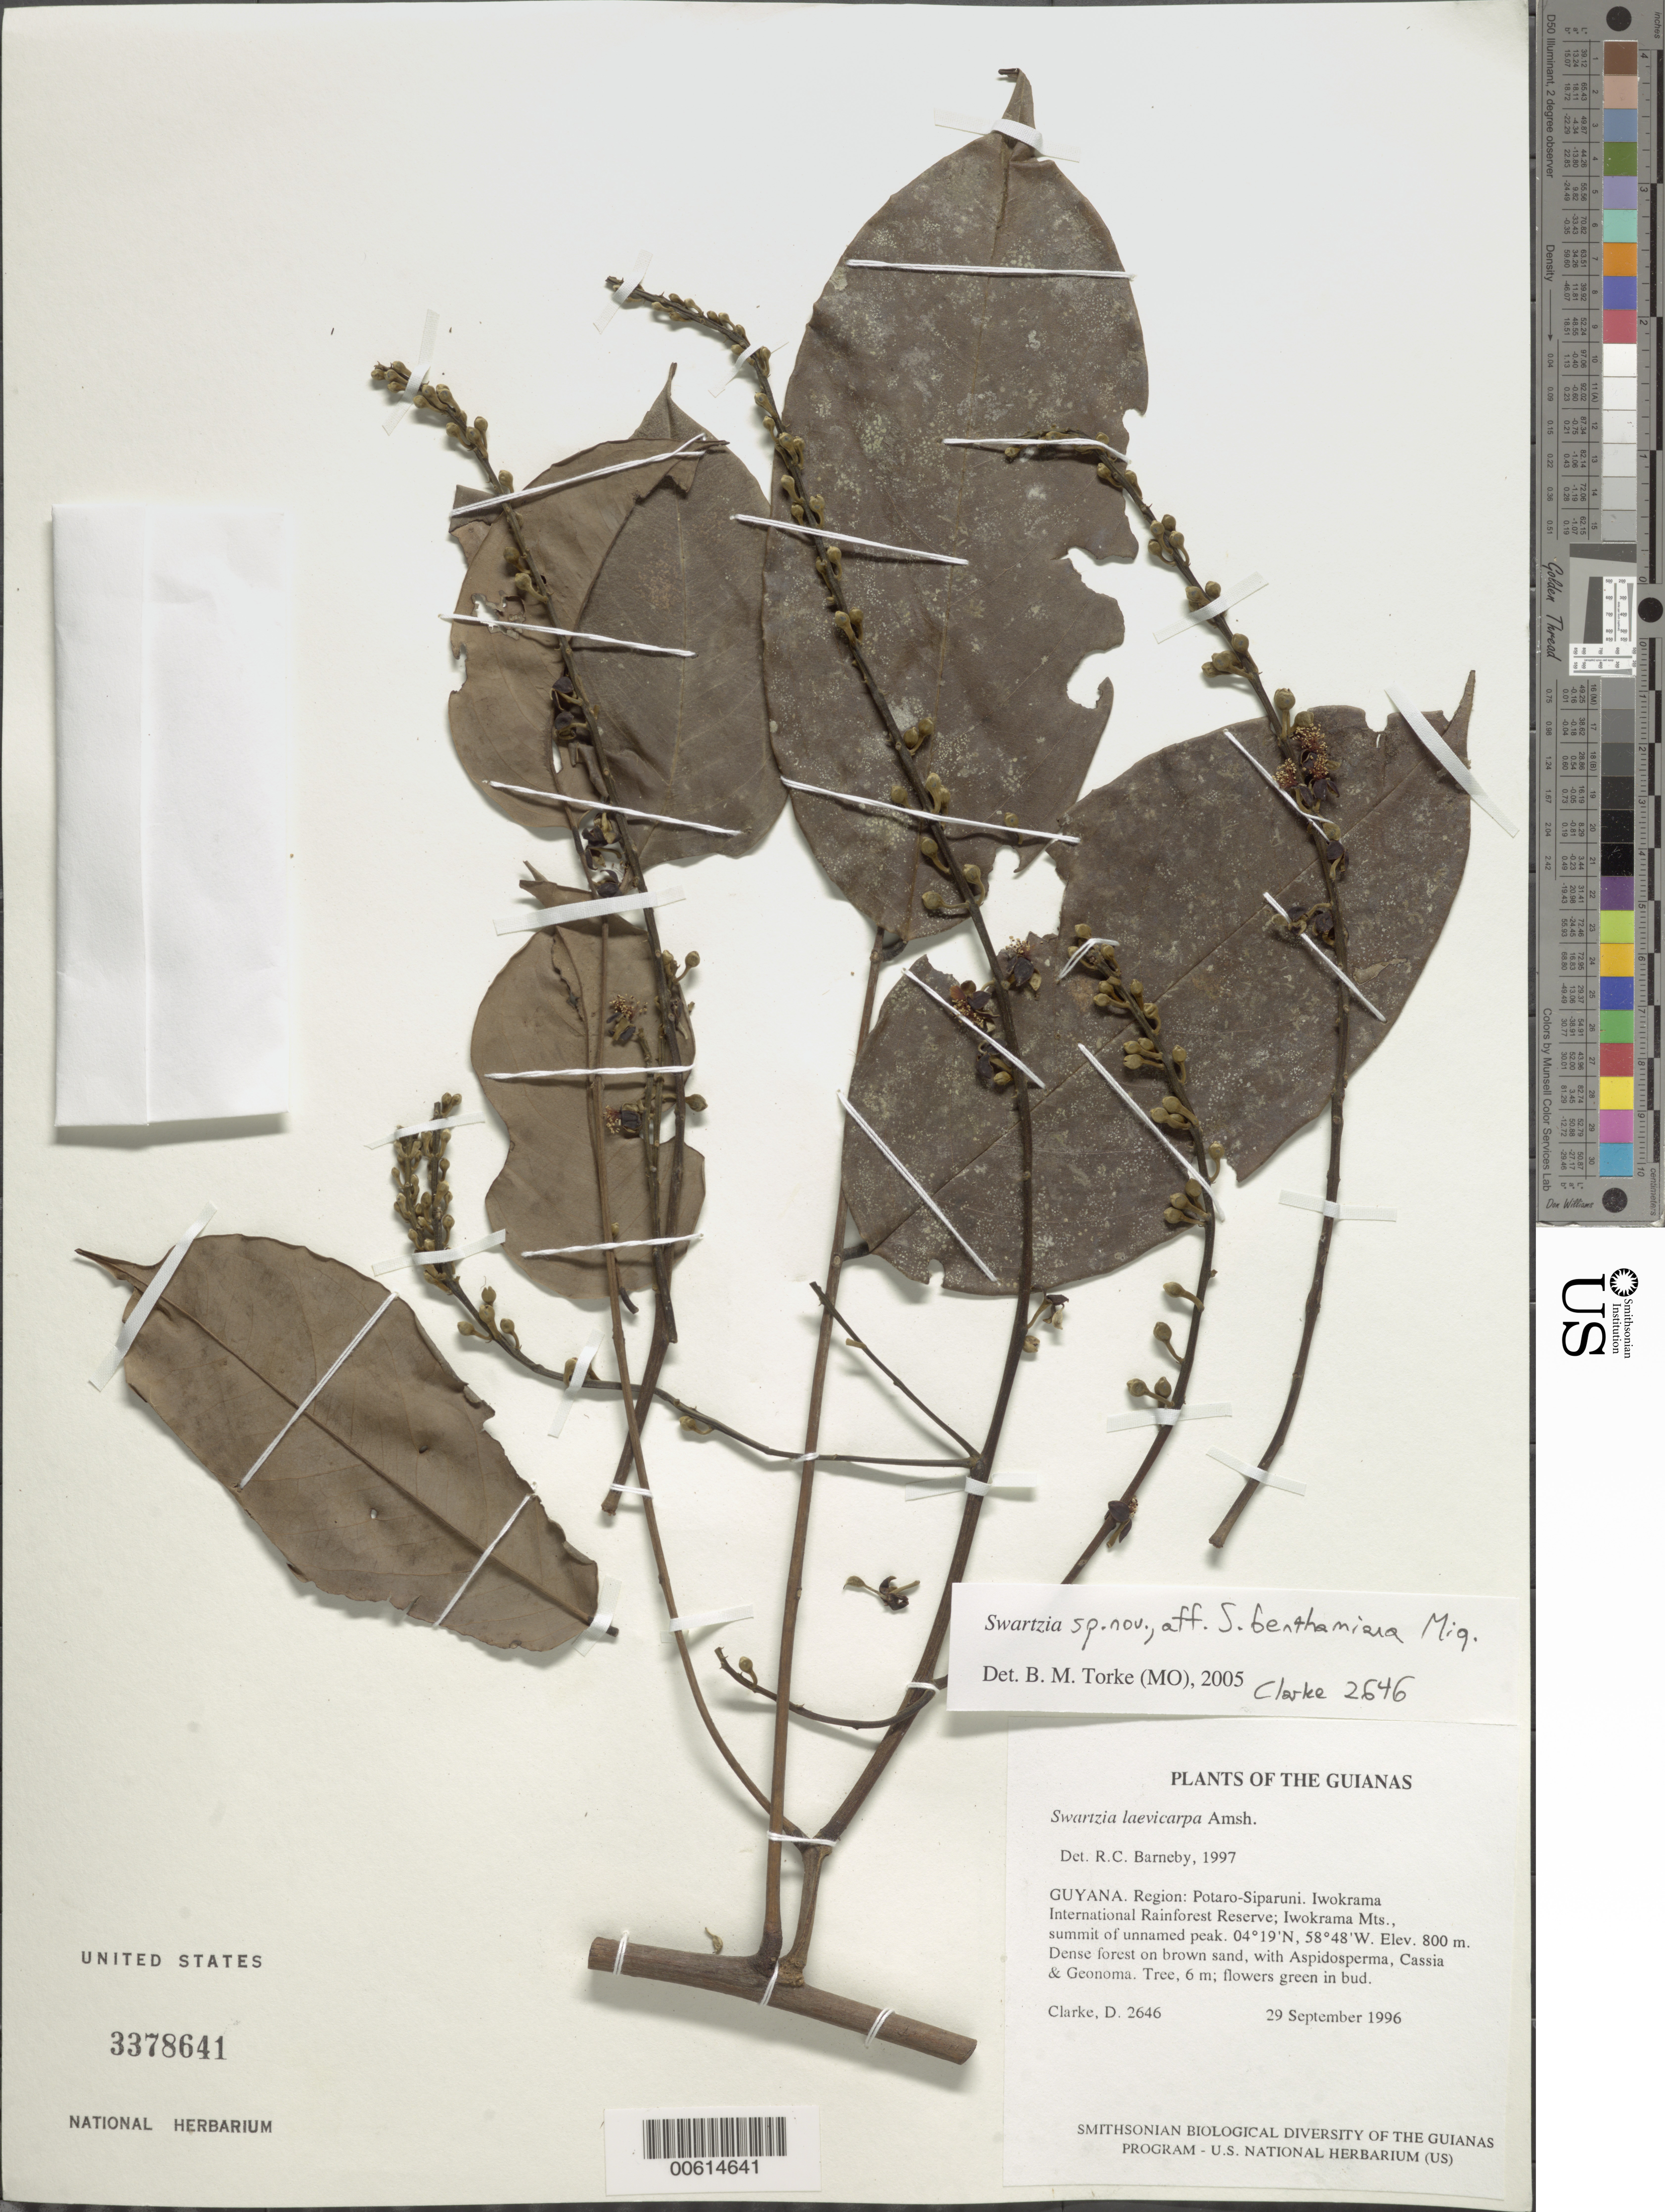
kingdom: Plantae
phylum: Tracheophyta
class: Magnoliopsida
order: Fabales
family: Fabaceae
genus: Swartzia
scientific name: Swartzia benthamiana var. benthamiana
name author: Miq.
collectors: H. D. Clarke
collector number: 2646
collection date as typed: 29 September 1996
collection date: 1996-09-29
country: Guyana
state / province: Potaro-Siparuni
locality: Iwokrama International Rainforest Reserve; Iwokrama Mts., summit of unnamed peak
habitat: Dense forest on brown sand, with Aspidosperma, Cassia & Geonoma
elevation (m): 800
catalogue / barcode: US 3378641